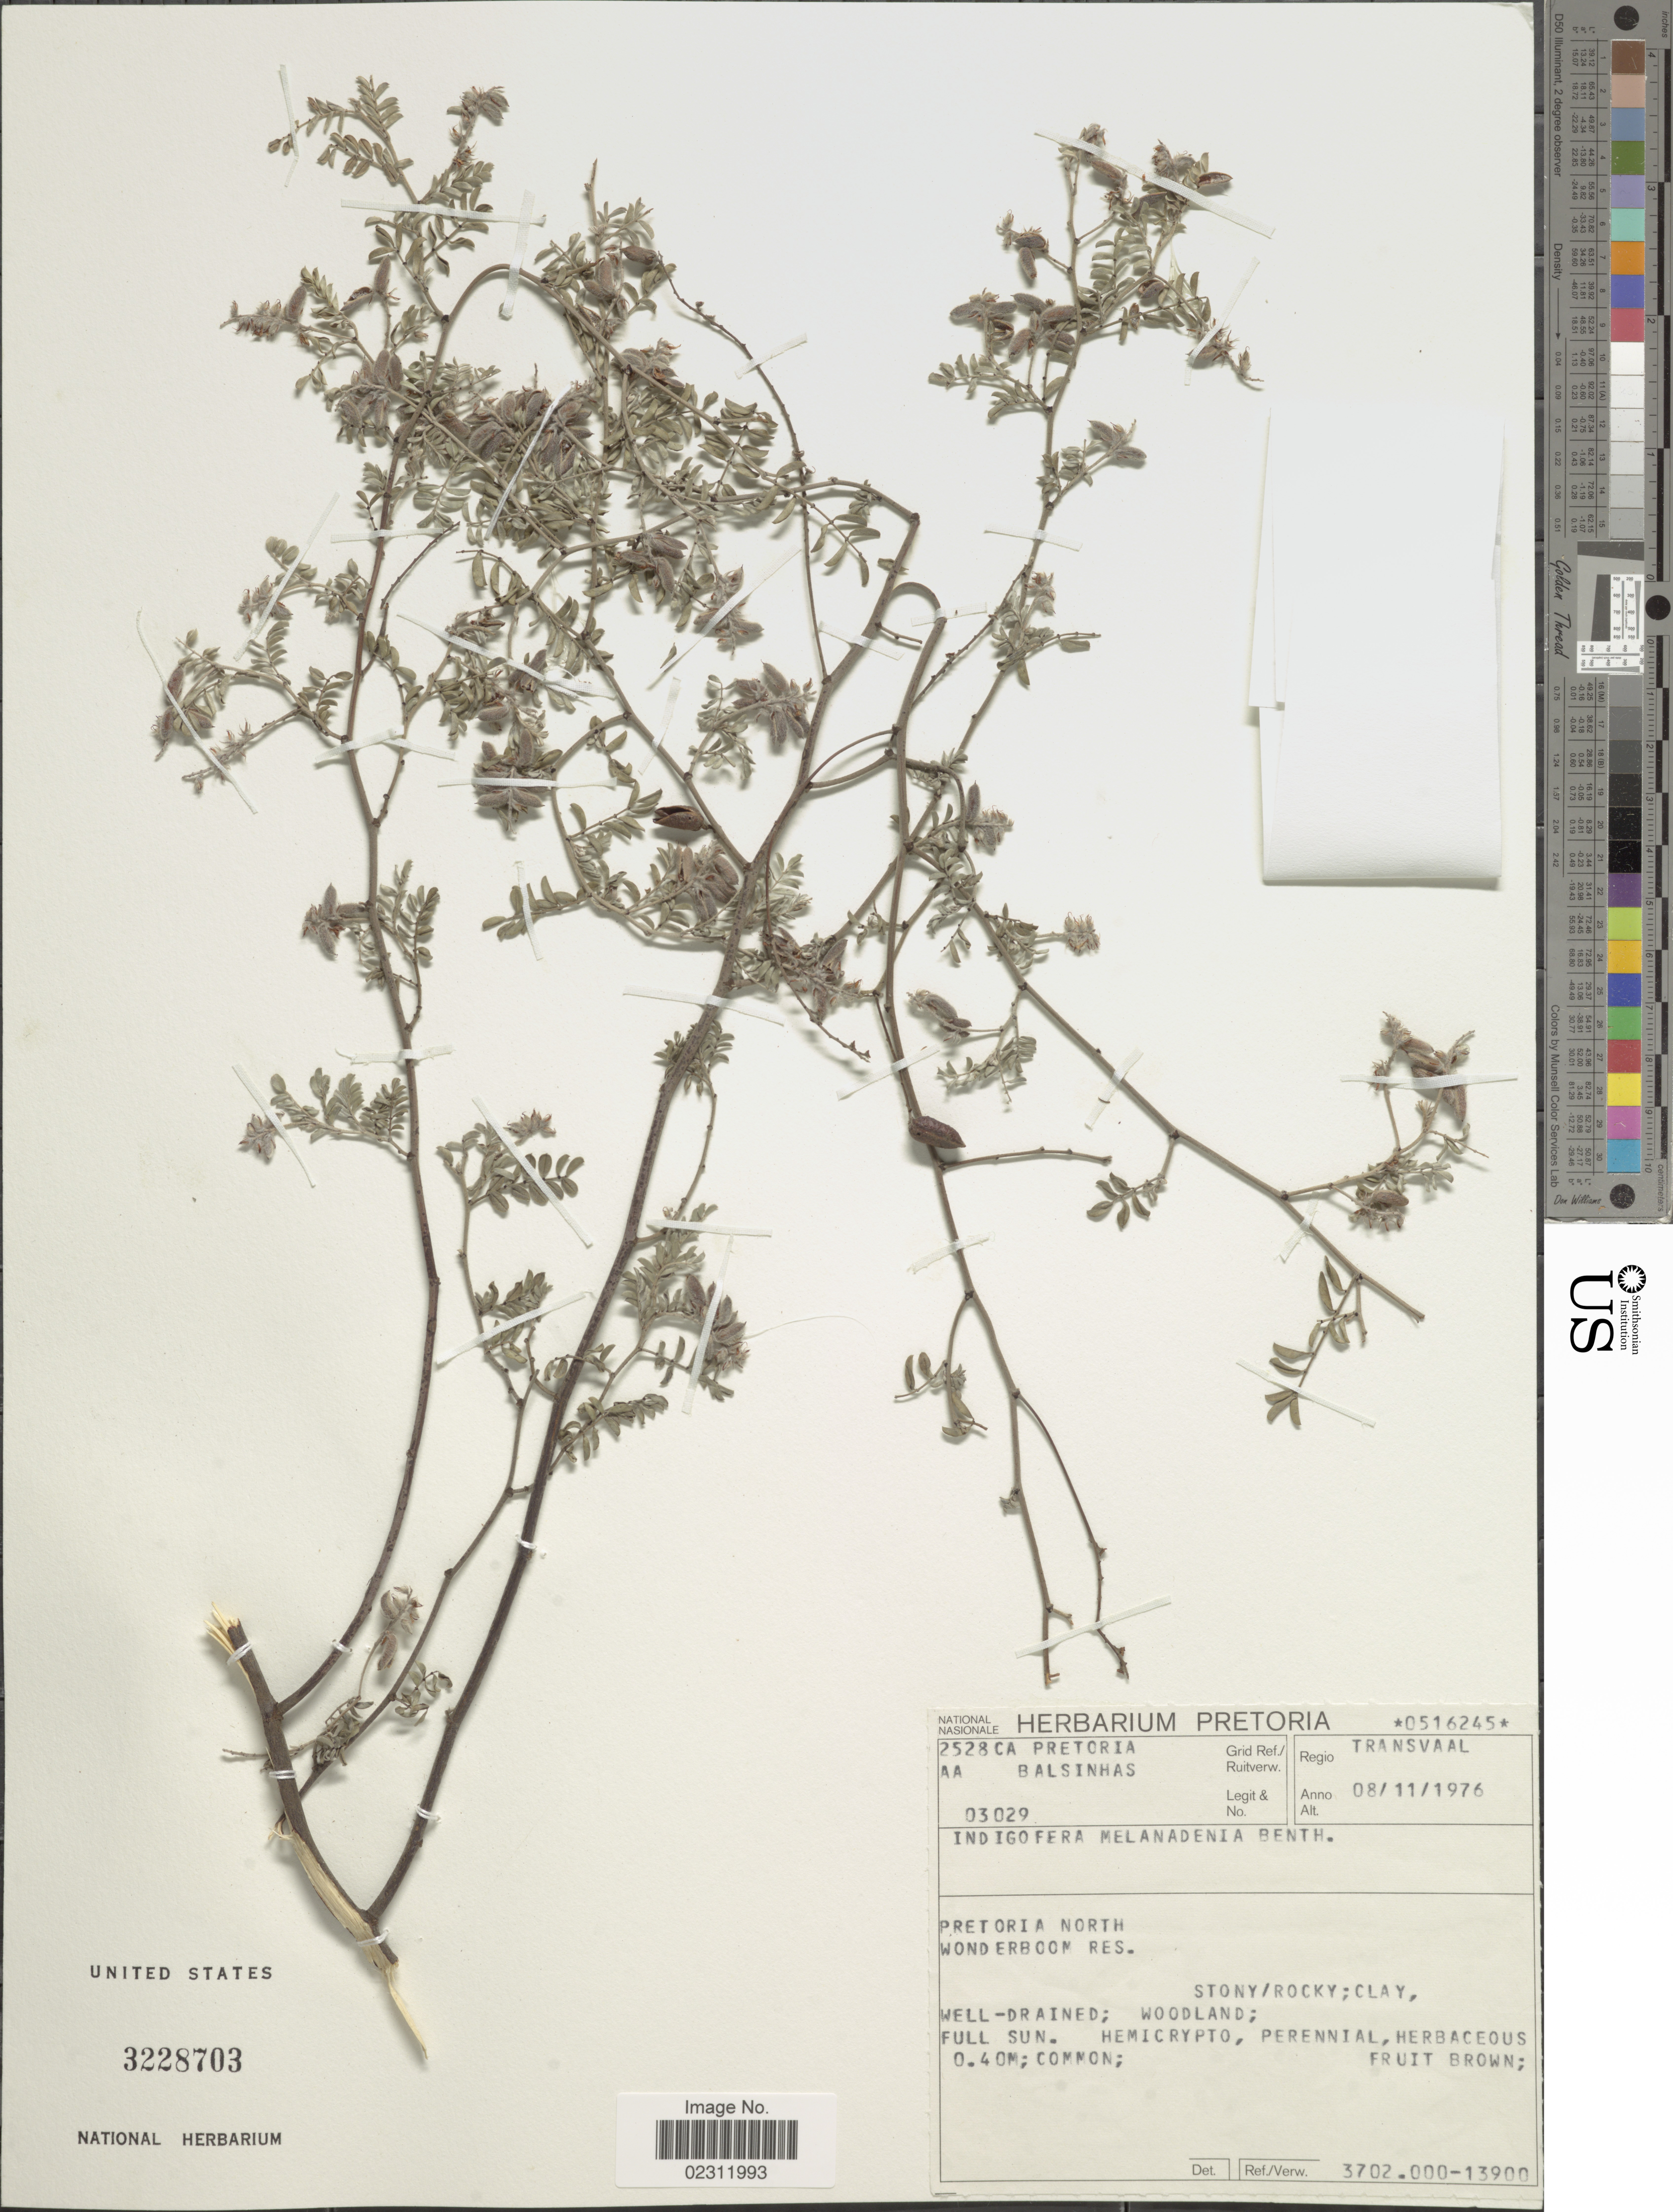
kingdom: Plantae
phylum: Tracheophyta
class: Magnoliopsida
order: Fabales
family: Fabaceae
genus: Indigofera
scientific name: Indigofera melanadenia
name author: Benth. ex Harv.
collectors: A. A. Balsinhas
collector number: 03029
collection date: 1976-11-08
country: South Africa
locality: Transvaal, Pretoria North, Wonderboom Res.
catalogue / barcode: US 3228703